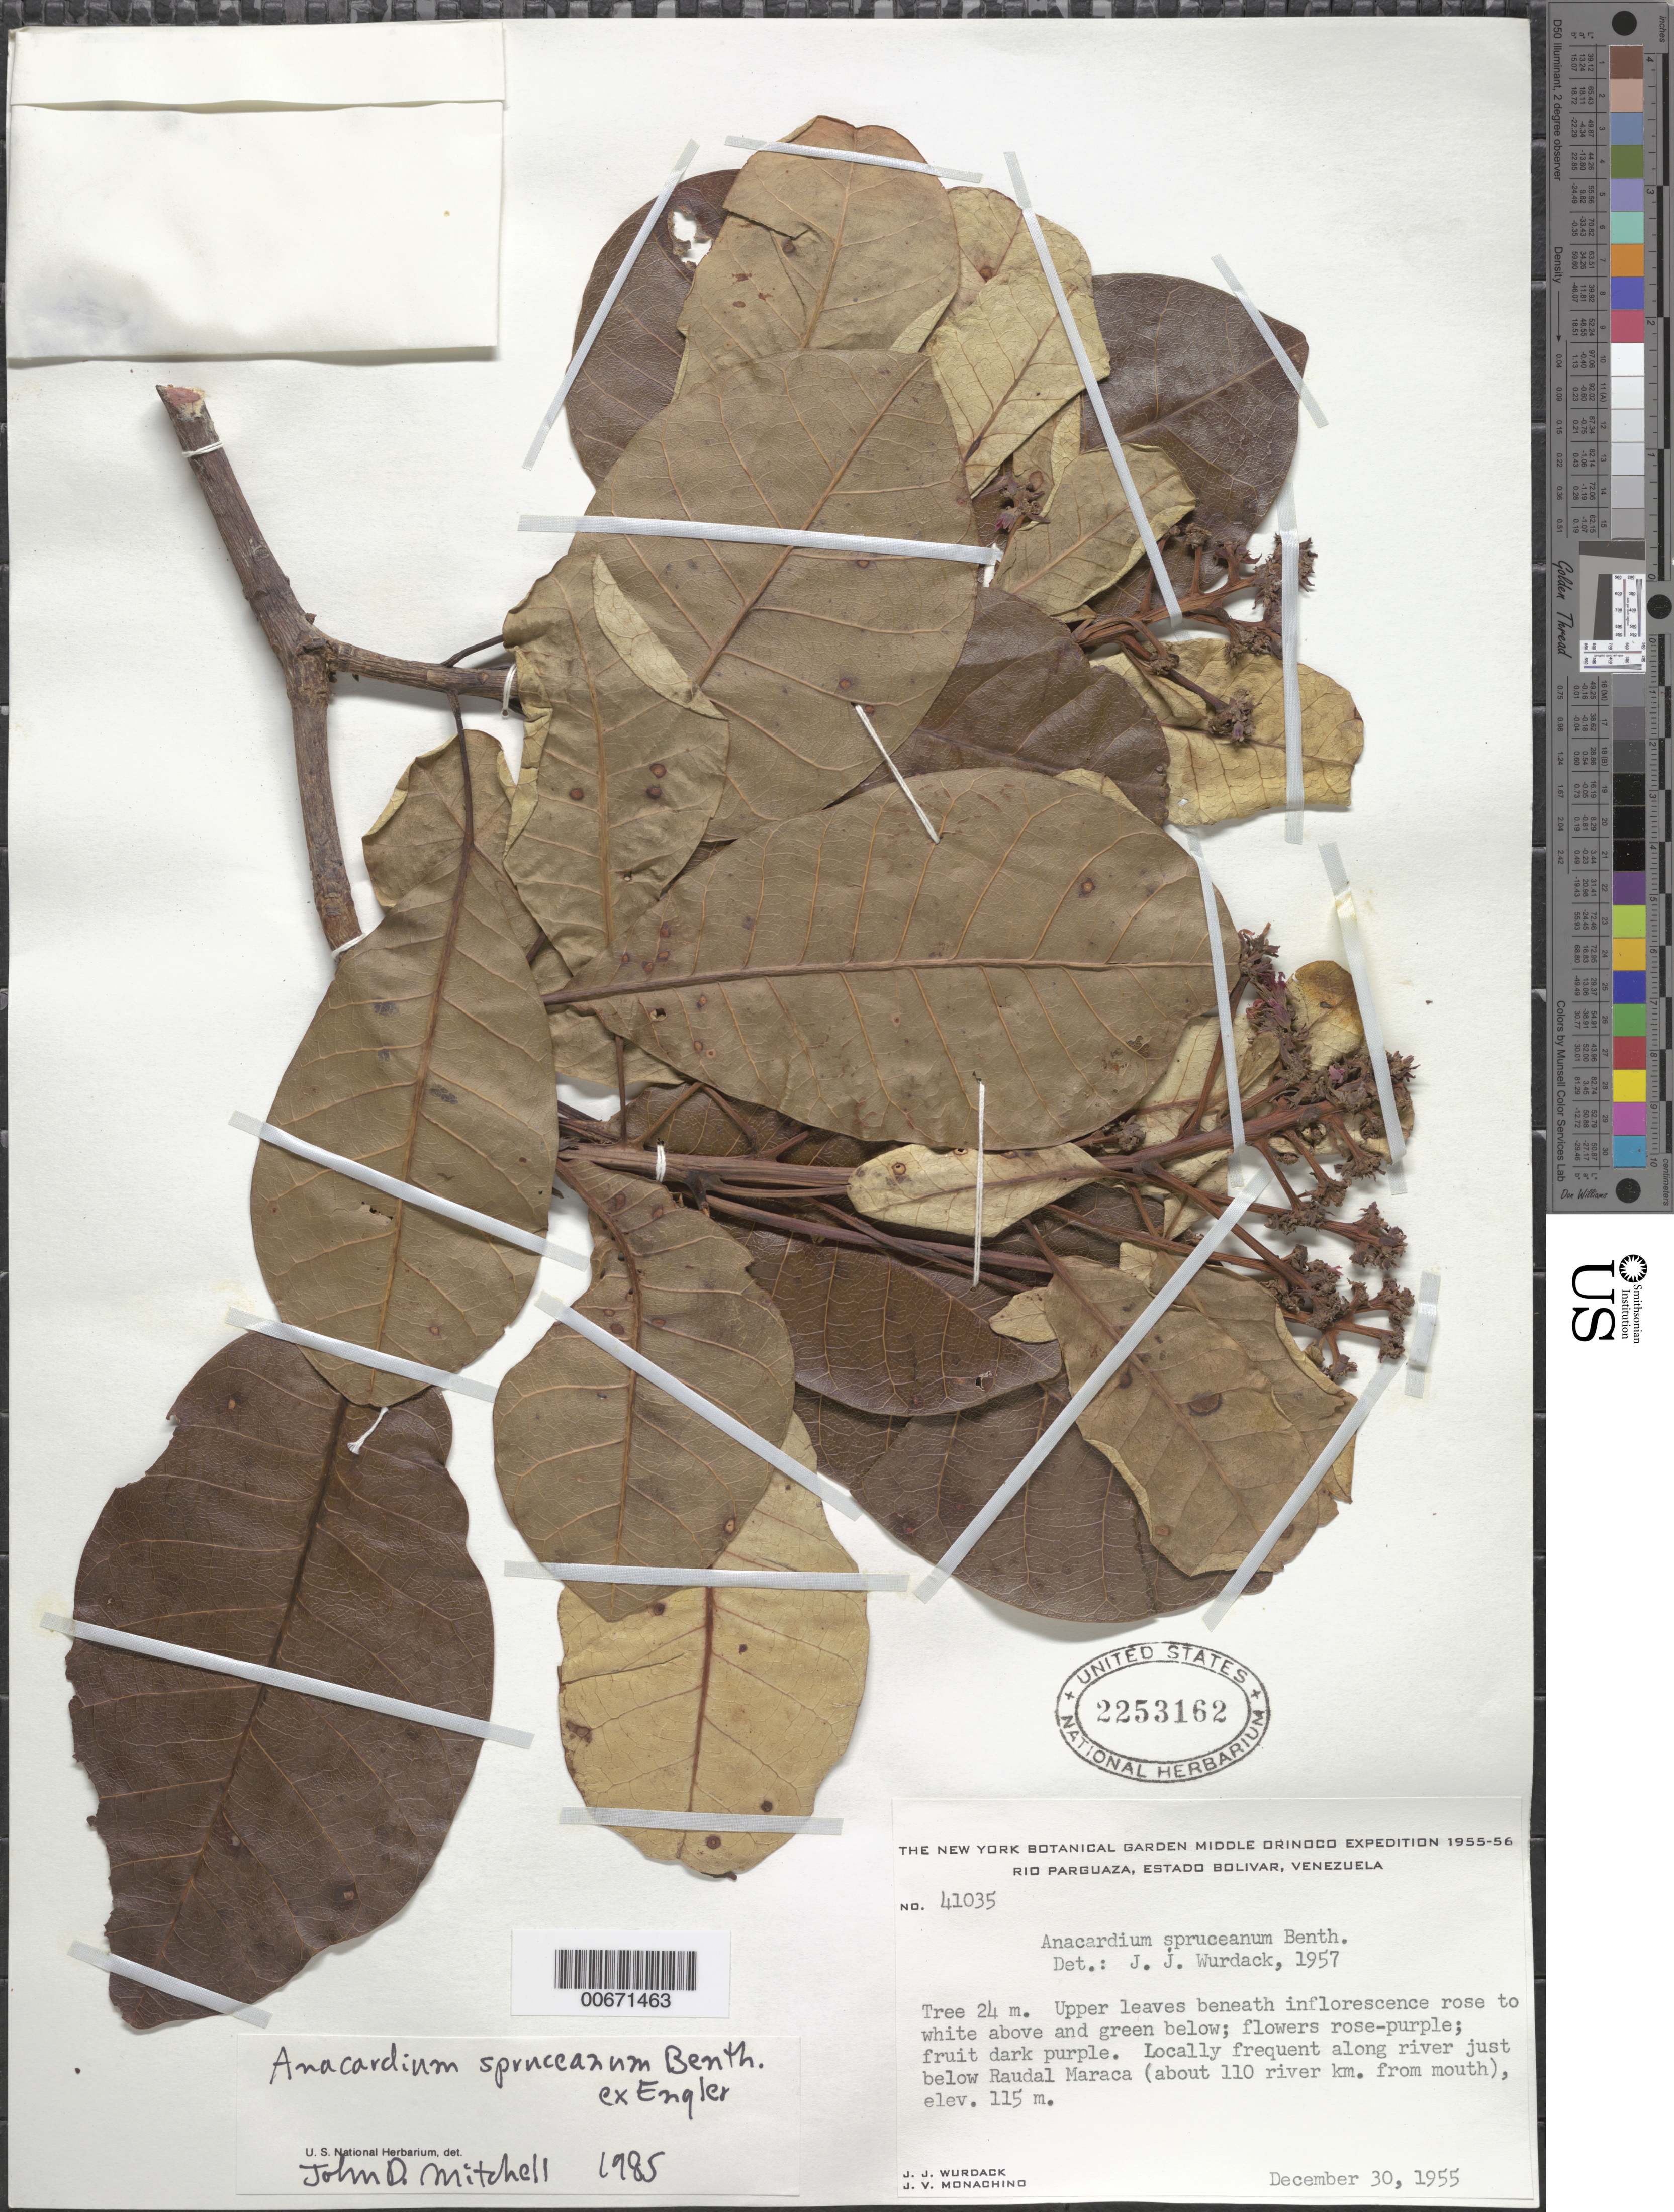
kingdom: Plantae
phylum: Tracheophyta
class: Magnoliopsida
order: Sapindales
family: Anacardiaceae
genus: Anacardium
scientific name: Anacardium spruceanum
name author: Benth. ex Engl.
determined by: Wurdack, John J., (US), US (UNITED STATES)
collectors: J. J. Wurdack & J. V. Monachino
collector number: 41035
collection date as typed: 30-Dec-55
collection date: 1955-12-30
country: Venezuela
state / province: Bolívar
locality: Río Parguaza, just below Raudal Maraca (about 110 river km from mouth)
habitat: Along river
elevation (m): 115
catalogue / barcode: US 2253162